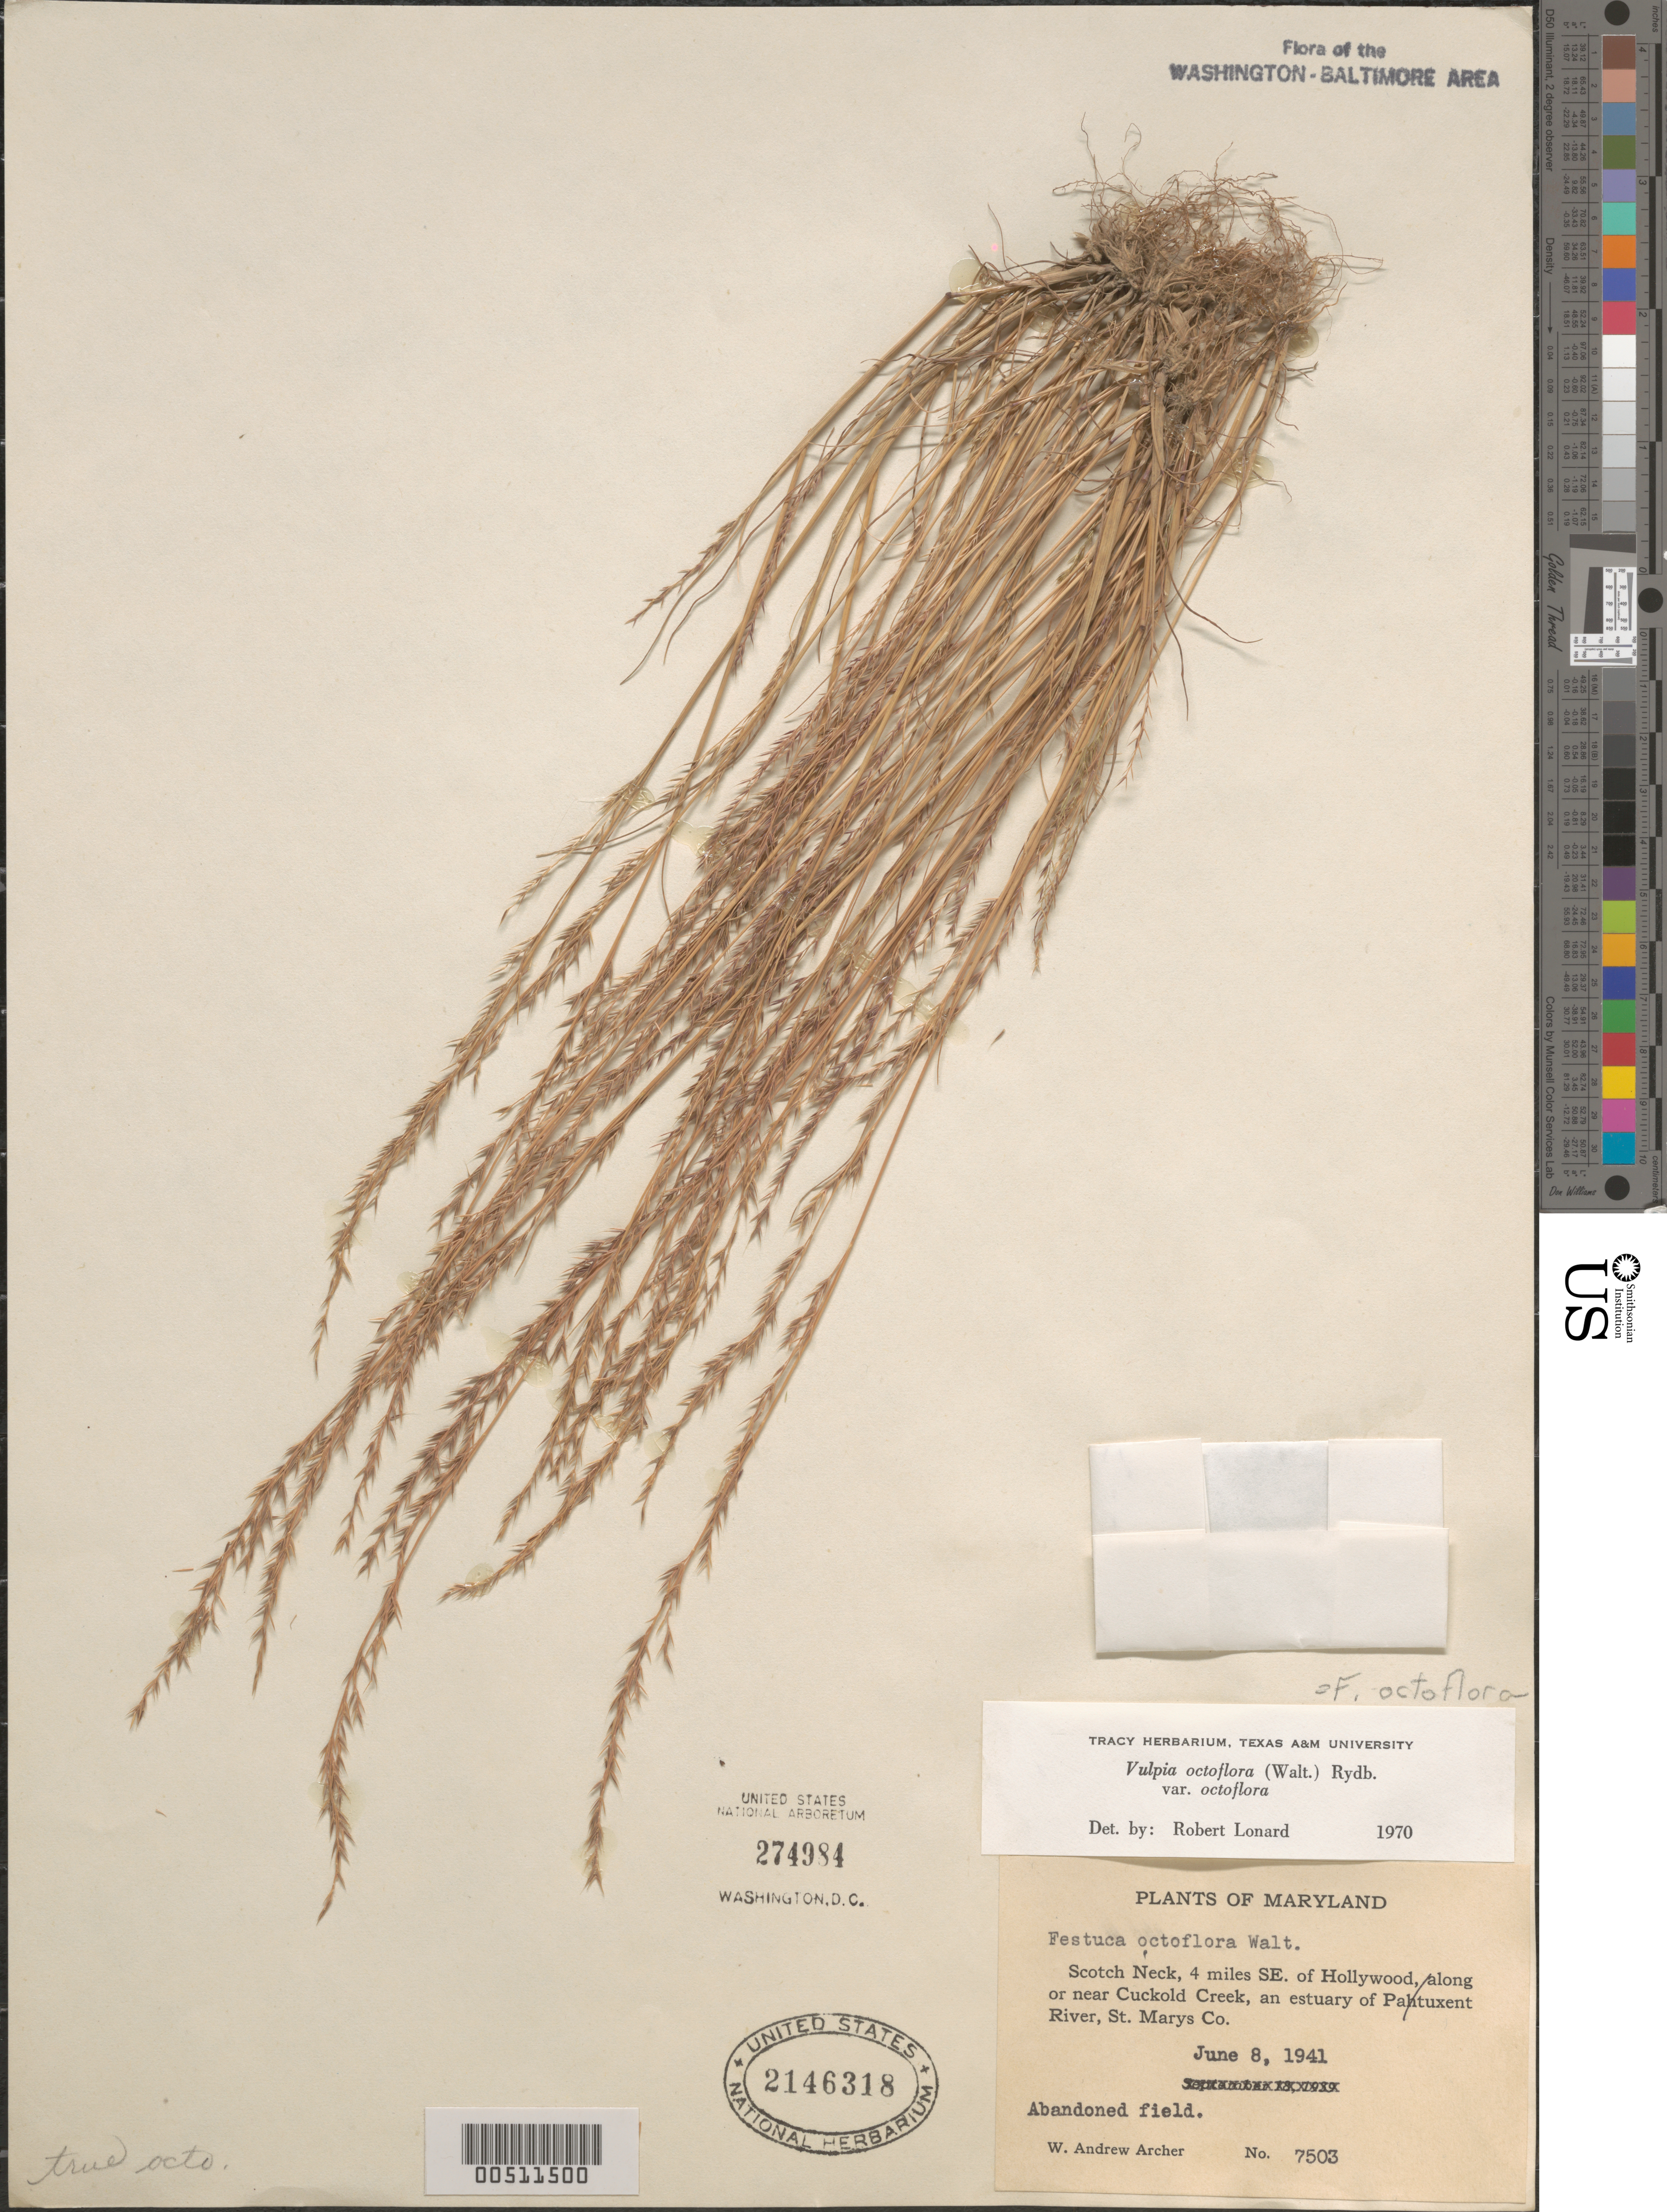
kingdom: Plantae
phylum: Tracheophyta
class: Liliopsida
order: Poales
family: Poaceae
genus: Vulpia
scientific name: Vulpia octoflora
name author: (Walter) Rydb.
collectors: W. A. Archer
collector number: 7503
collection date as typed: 08 Jun 1941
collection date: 1941-06-08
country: United States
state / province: Maryland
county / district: St. Mary's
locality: Scotch Neck, SE of Hollywood, near Cockold Creek, Patuxent River.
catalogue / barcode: US 2146318